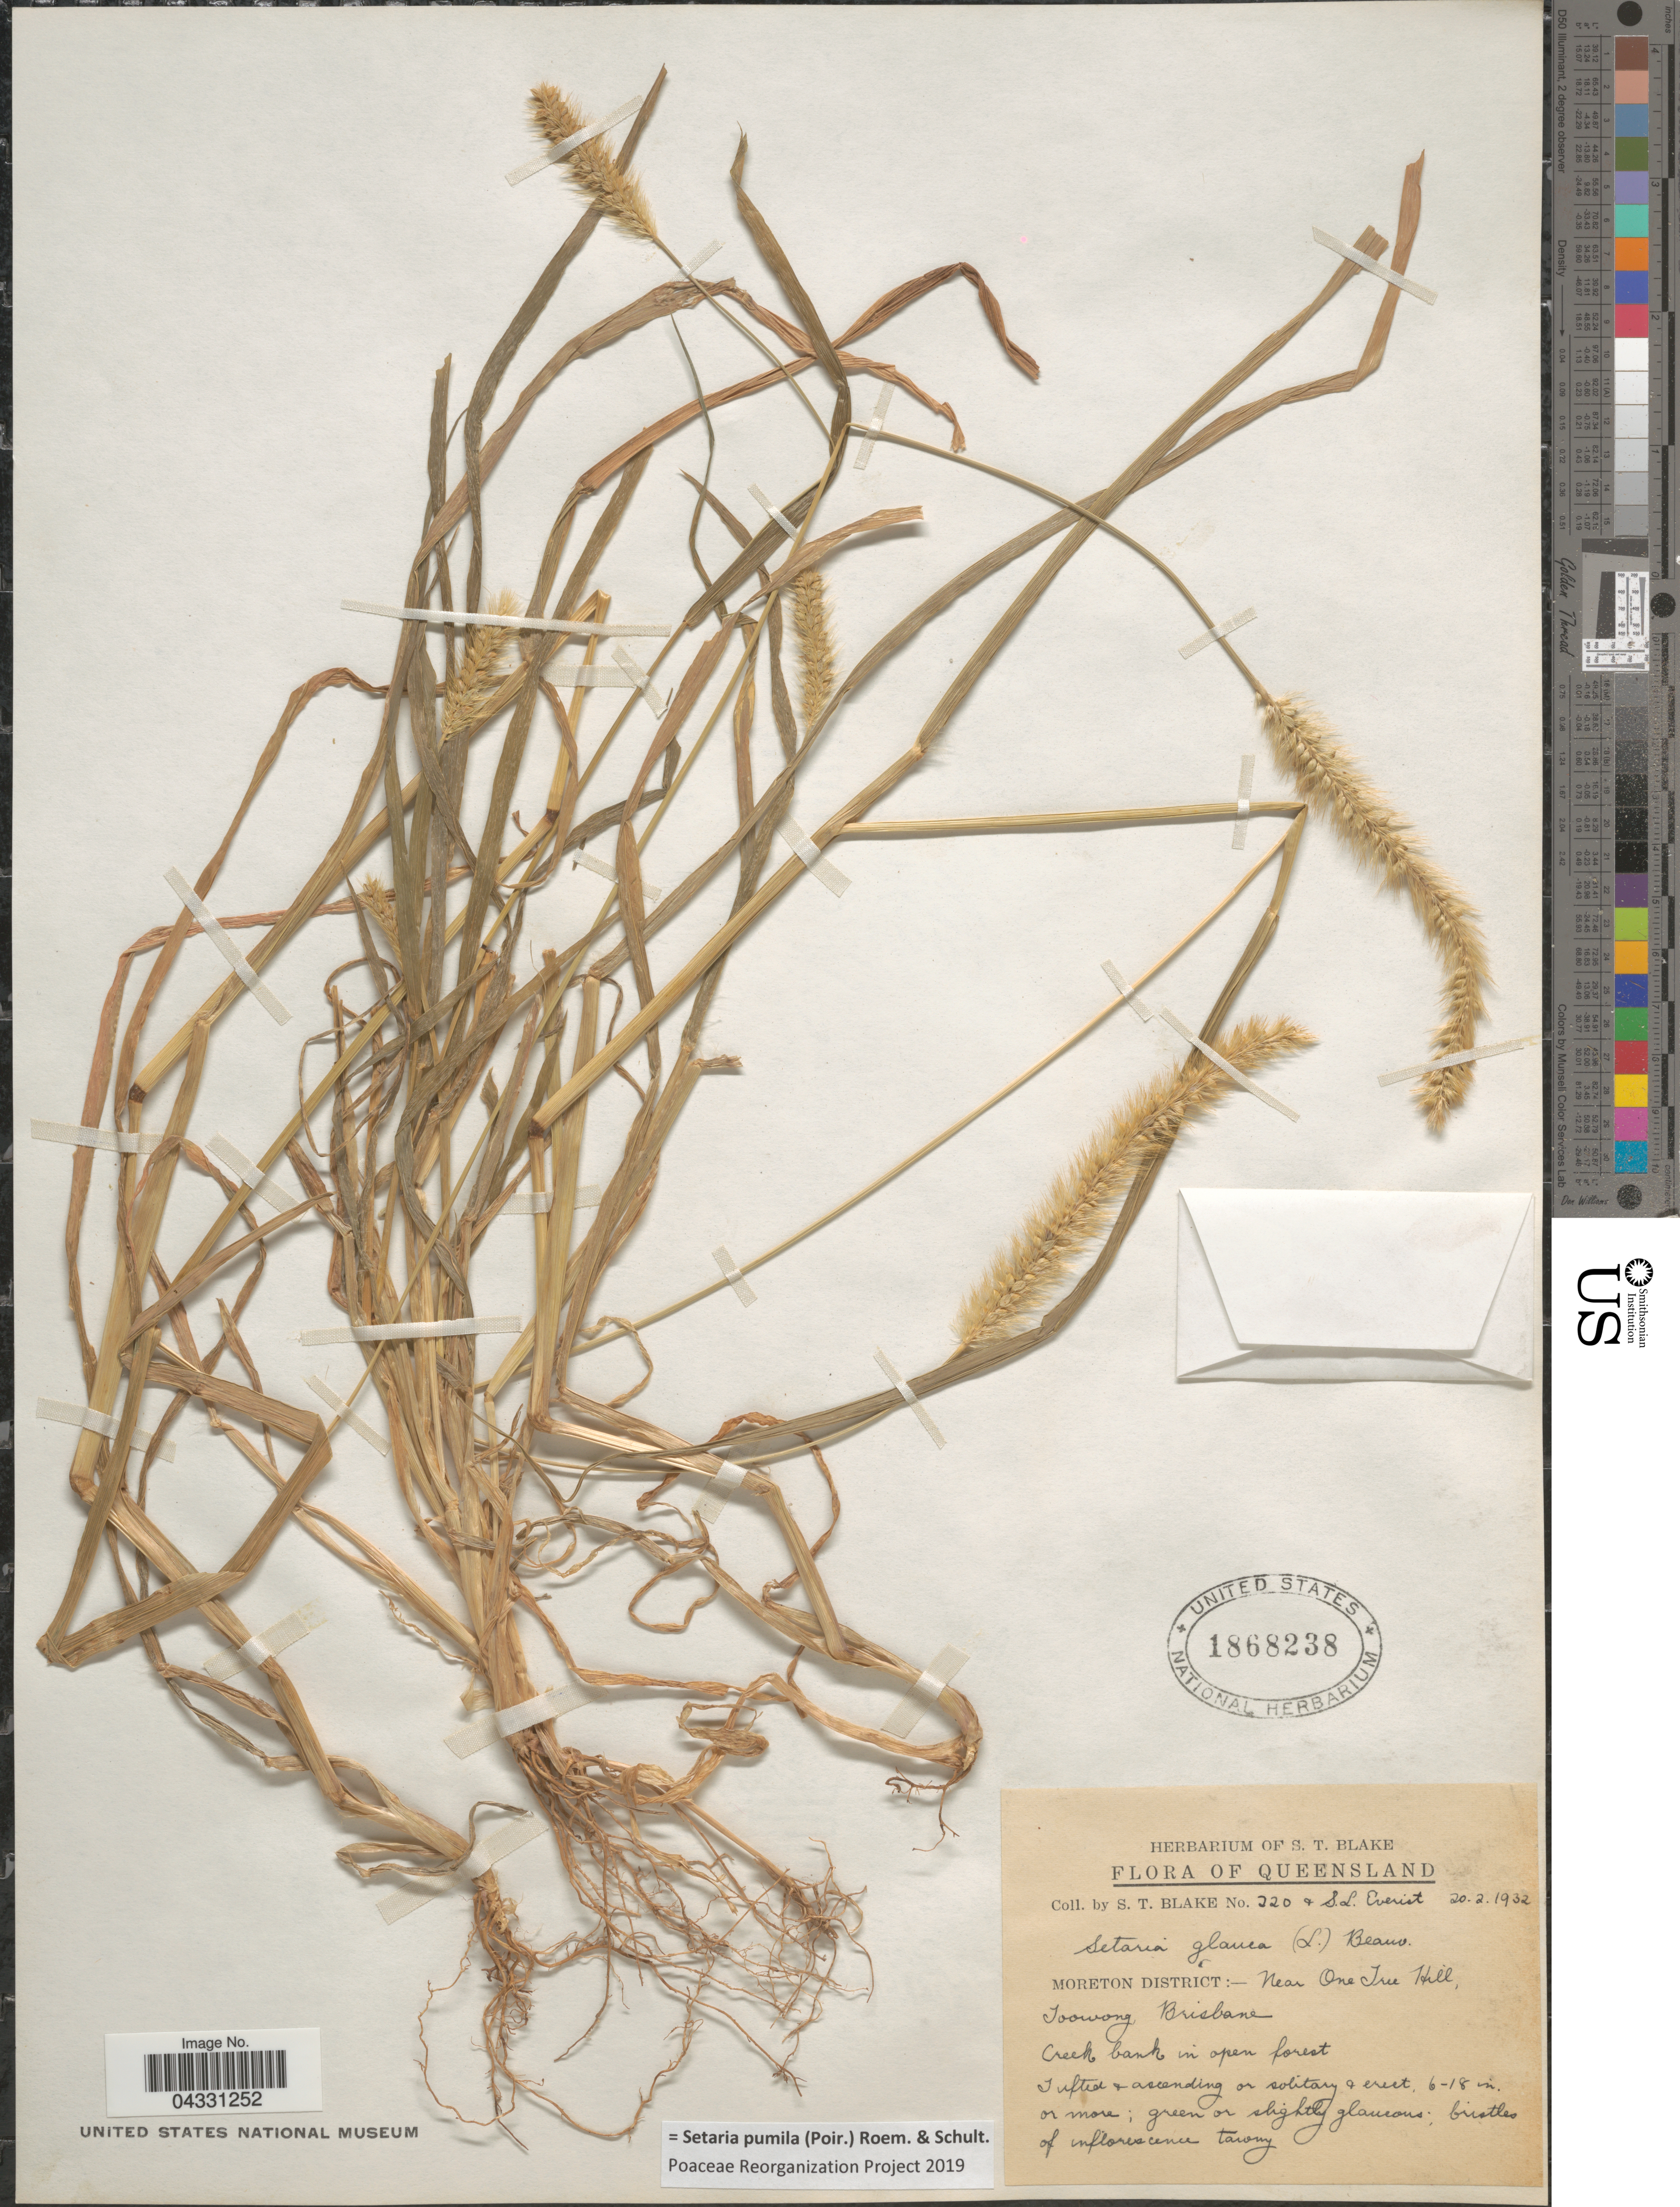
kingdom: Plantae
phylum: Tracheophyta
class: Liliopsida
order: Poales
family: Poaceae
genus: Setaria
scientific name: Setaria pumila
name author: (Poir.) Roem. & Schult.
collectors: S. T. Blake & S. Everist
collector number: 220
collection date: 1932-02-20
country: Australia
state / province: Queensland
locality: Moreton District:- Near One Tree Hill, Toowong, Brisbane.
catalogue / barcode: US 1868238